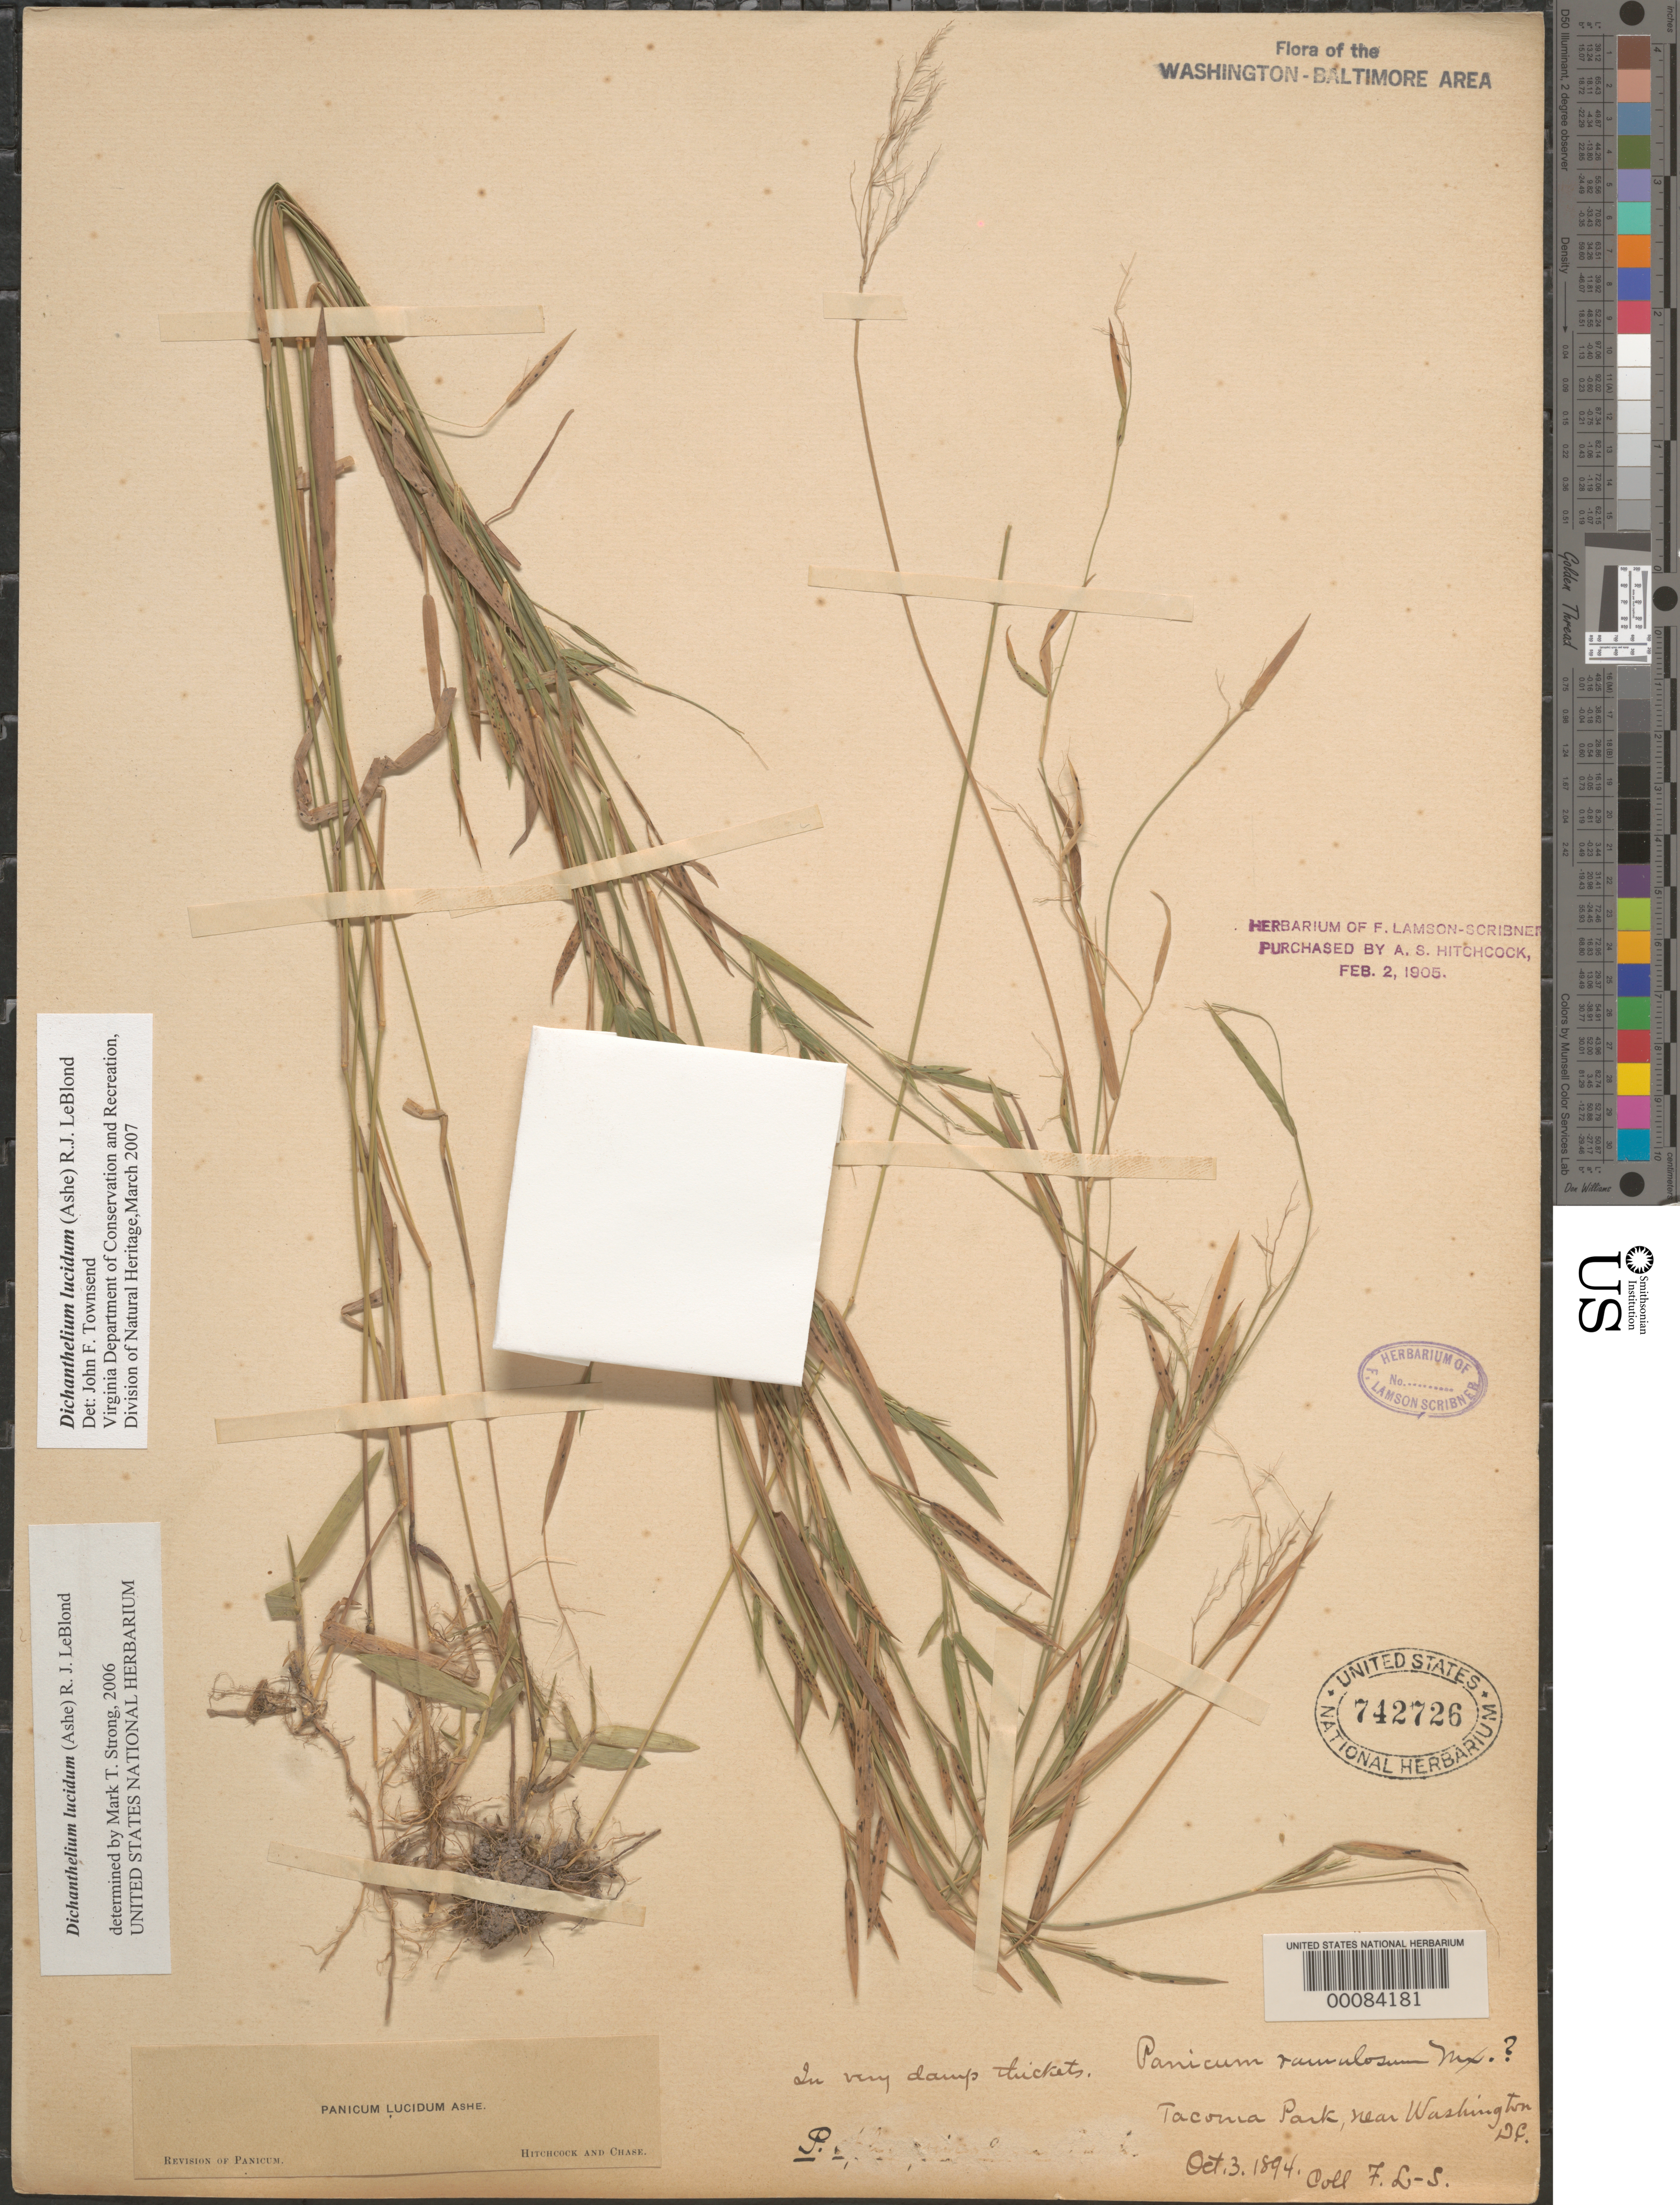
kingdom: Plantae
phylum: Tracheophyta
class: Liliopsida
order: Poales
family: Poaceae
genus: Dichanthelium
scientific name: Dichanthelium dichotomum var. dichotomum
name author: (L.) Gould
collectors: F. L. Scribner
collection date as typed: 03 Oct 1894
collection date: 1894-10-03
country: United States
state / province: District of Columbia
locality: Takoma Park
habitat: Very damp thickets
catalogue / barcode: US 742726